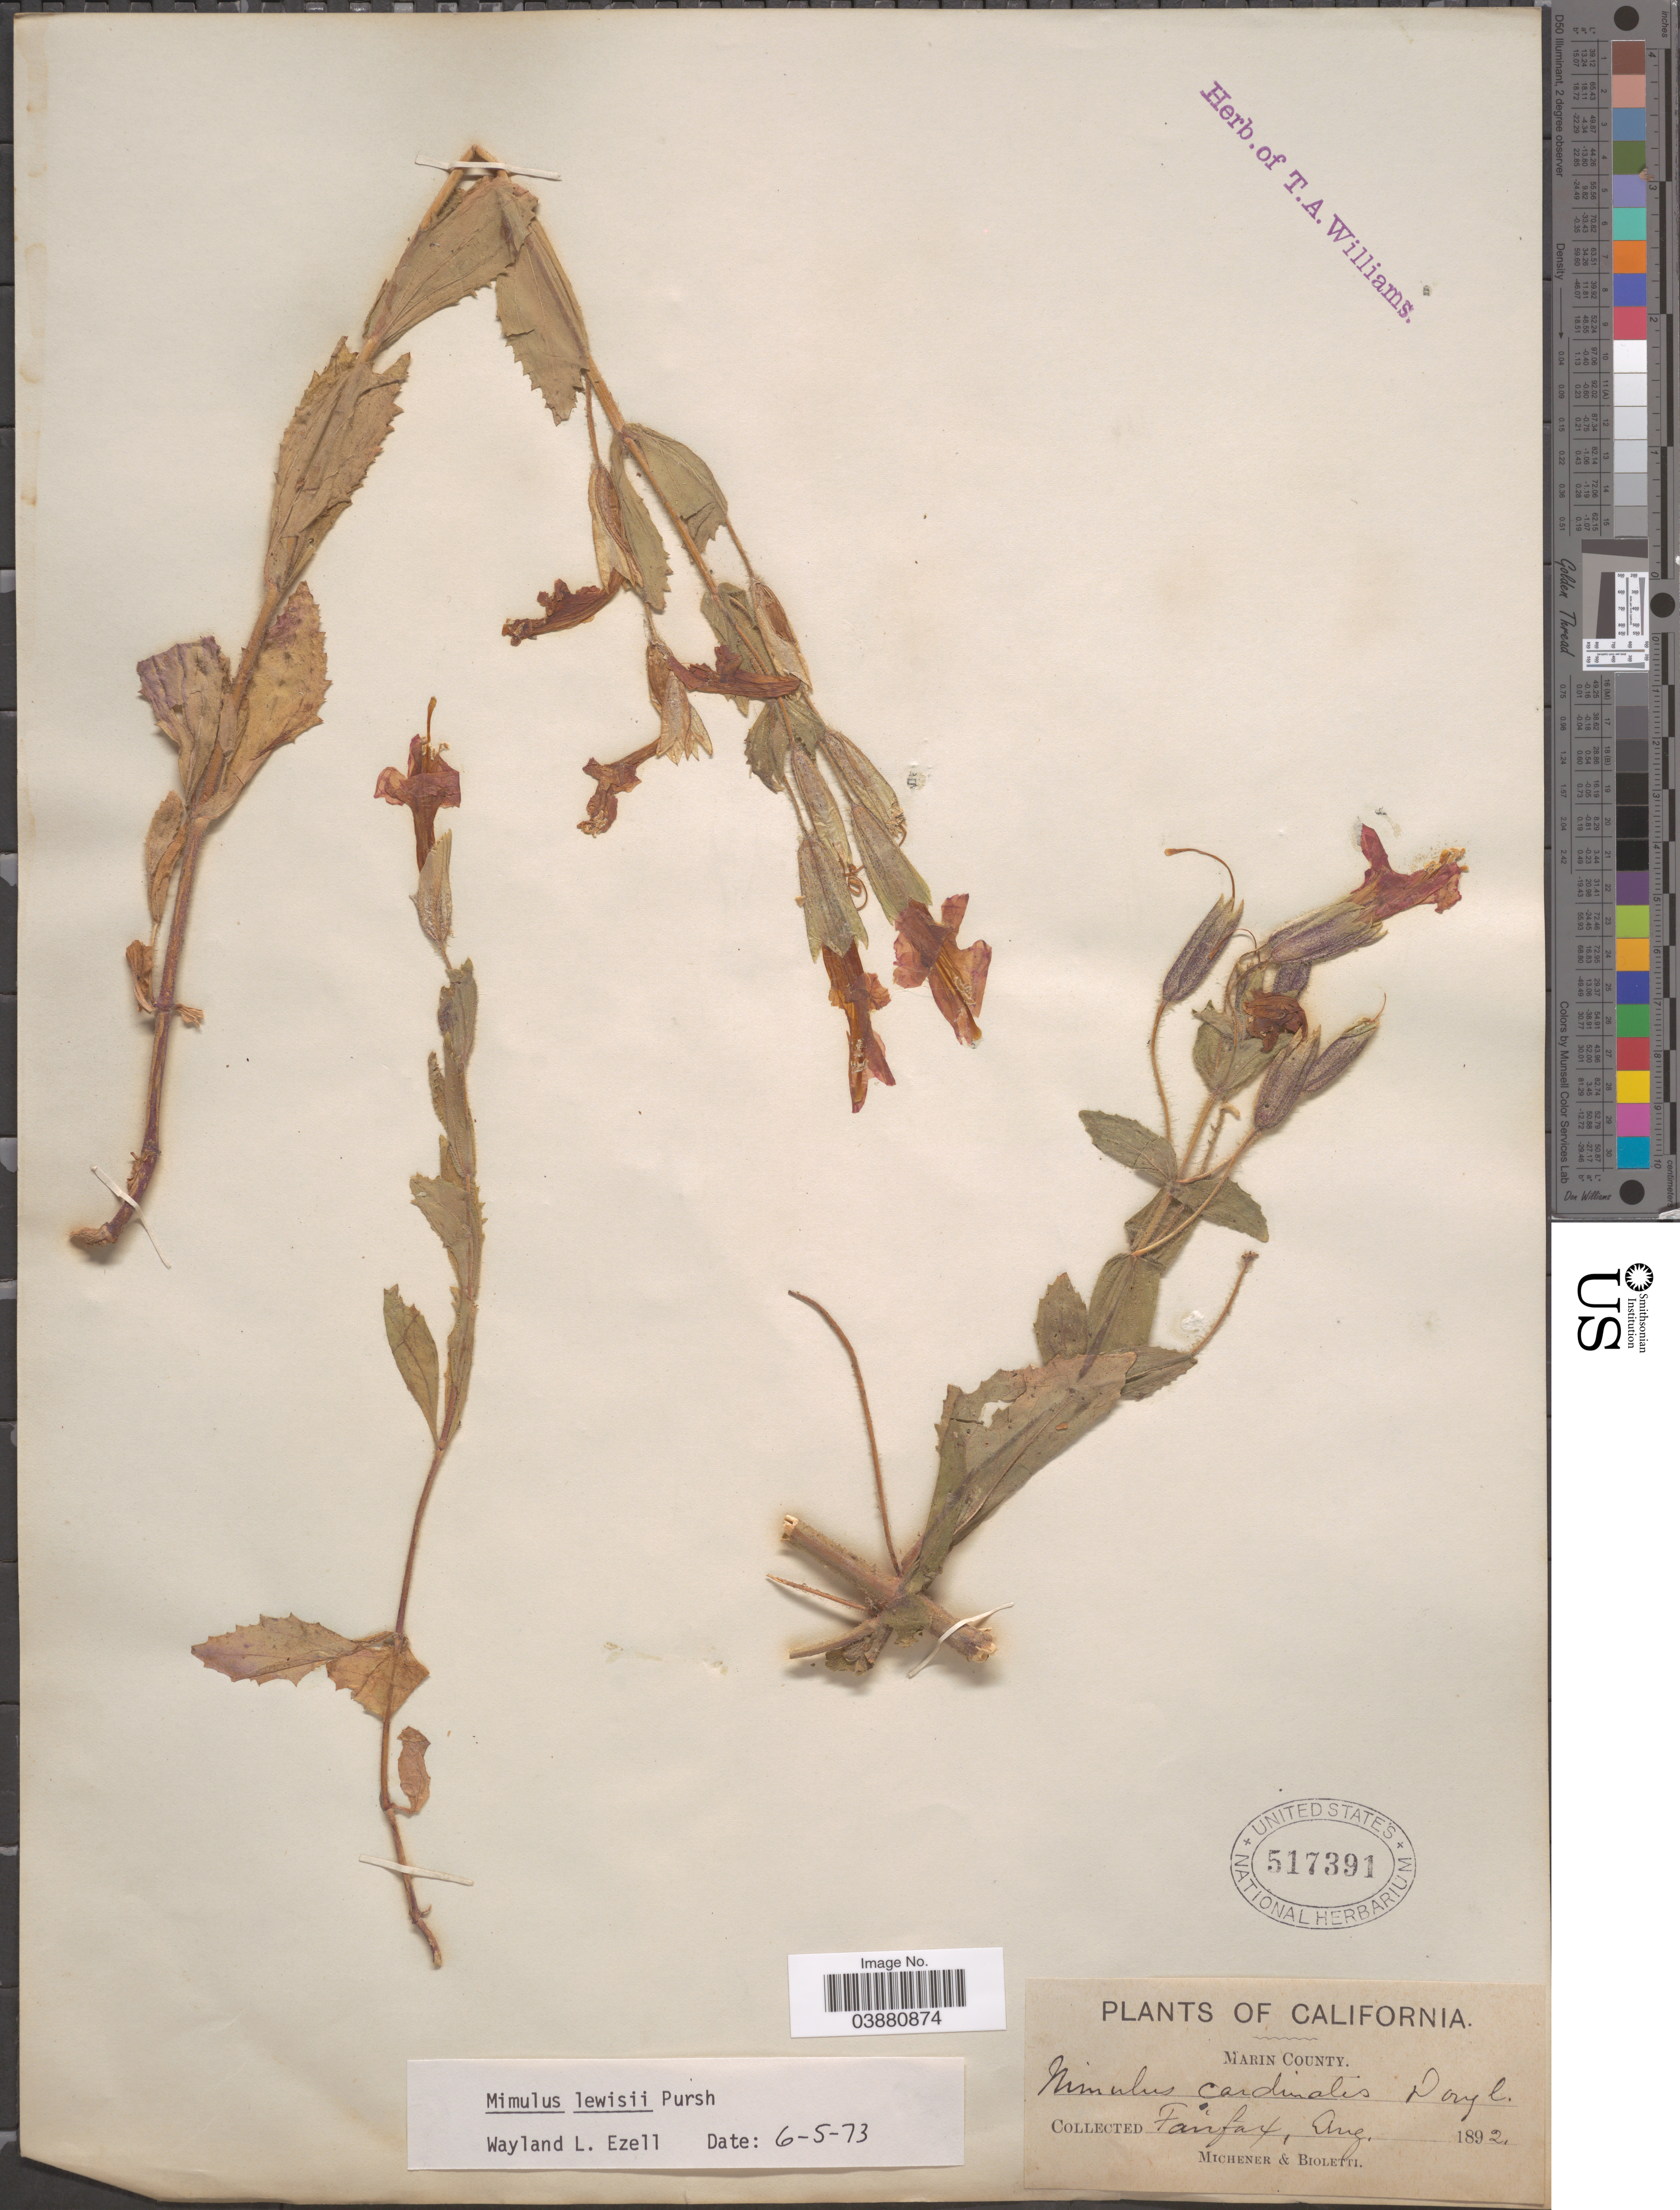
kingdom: Plantae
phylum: Tracheophyta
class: Magnoliopsida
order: Lamiales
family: Phrymaceae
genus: Mimulus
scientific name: Mimulus cardinalis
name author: Douglas ex Benth.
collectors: -. Michener & -- Bioletti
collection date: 1892-08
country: United States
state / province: California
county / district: Marin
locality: Marin County. Fairfax.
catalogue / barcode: US 517391